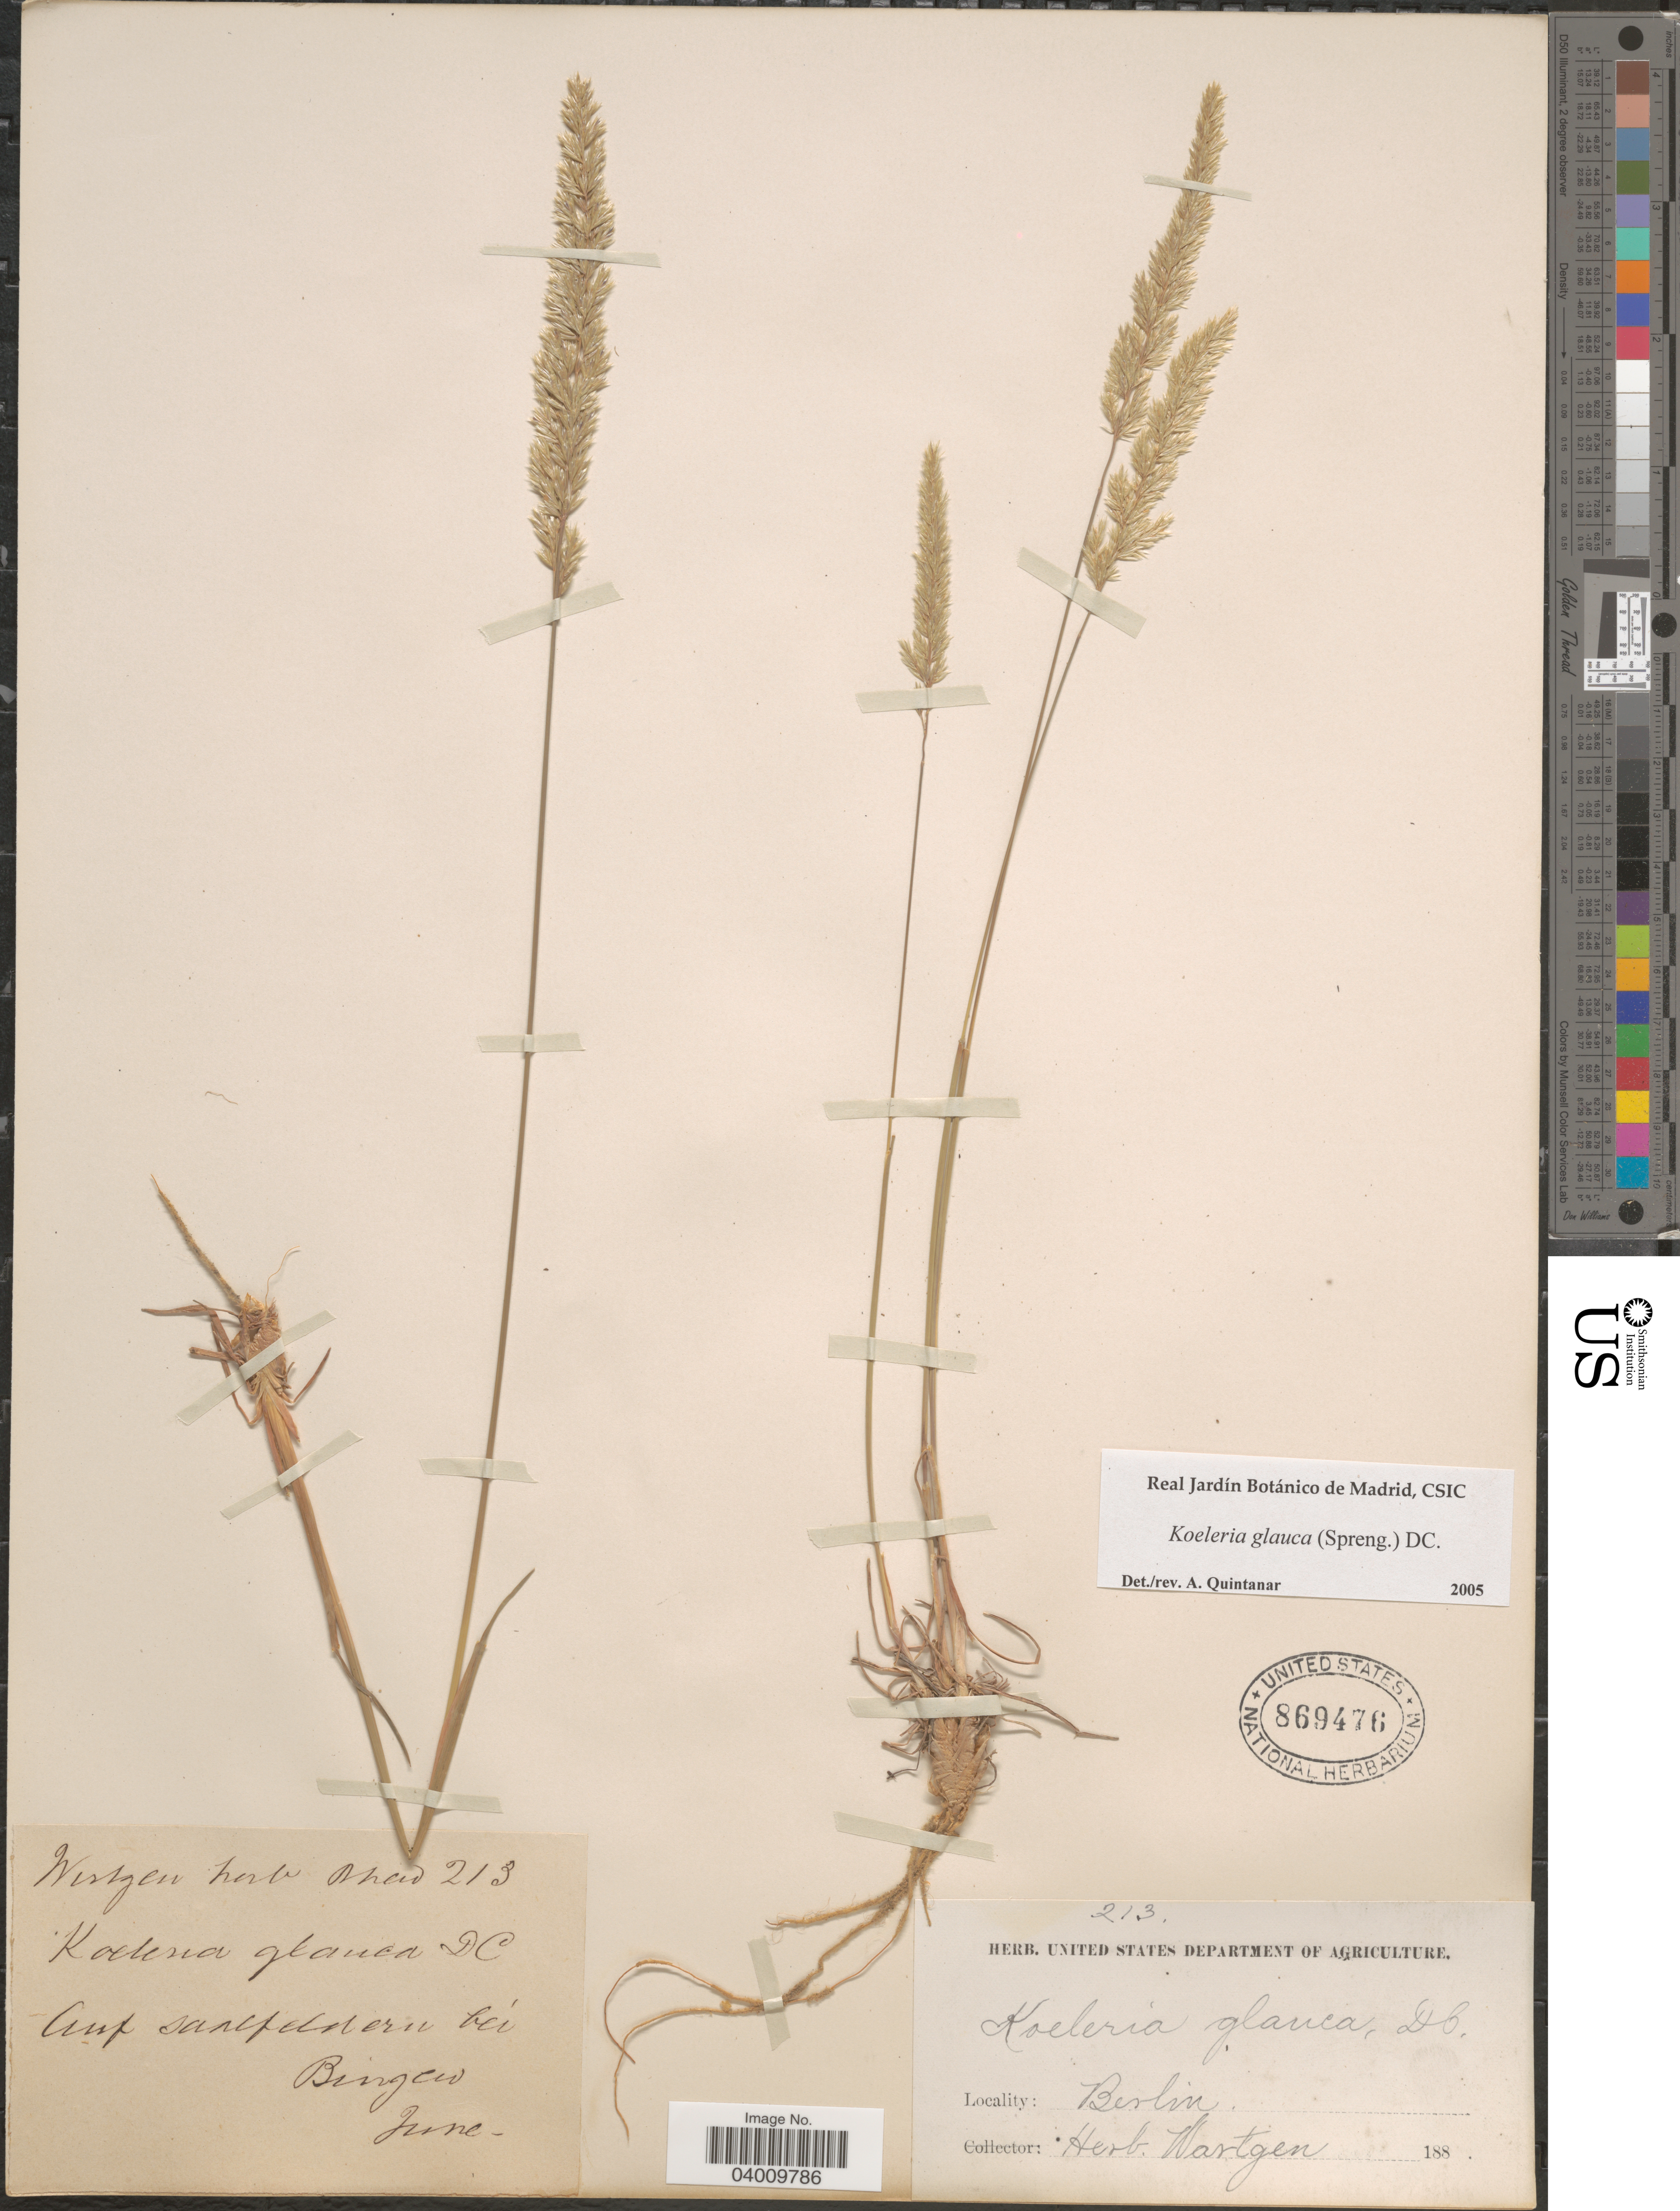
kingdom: Plantae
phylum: Tracheophyta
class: Liliopsida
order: Poales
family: Poaceae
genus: Koeleria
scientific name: Koeleria glauca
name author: (Spreng.) DC.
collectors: Ex herb. Wartgen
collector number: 213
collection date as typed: June 188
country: Germany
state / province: Berlin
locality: Auf sallfeldern bei Bingen.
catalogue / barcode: US 869476